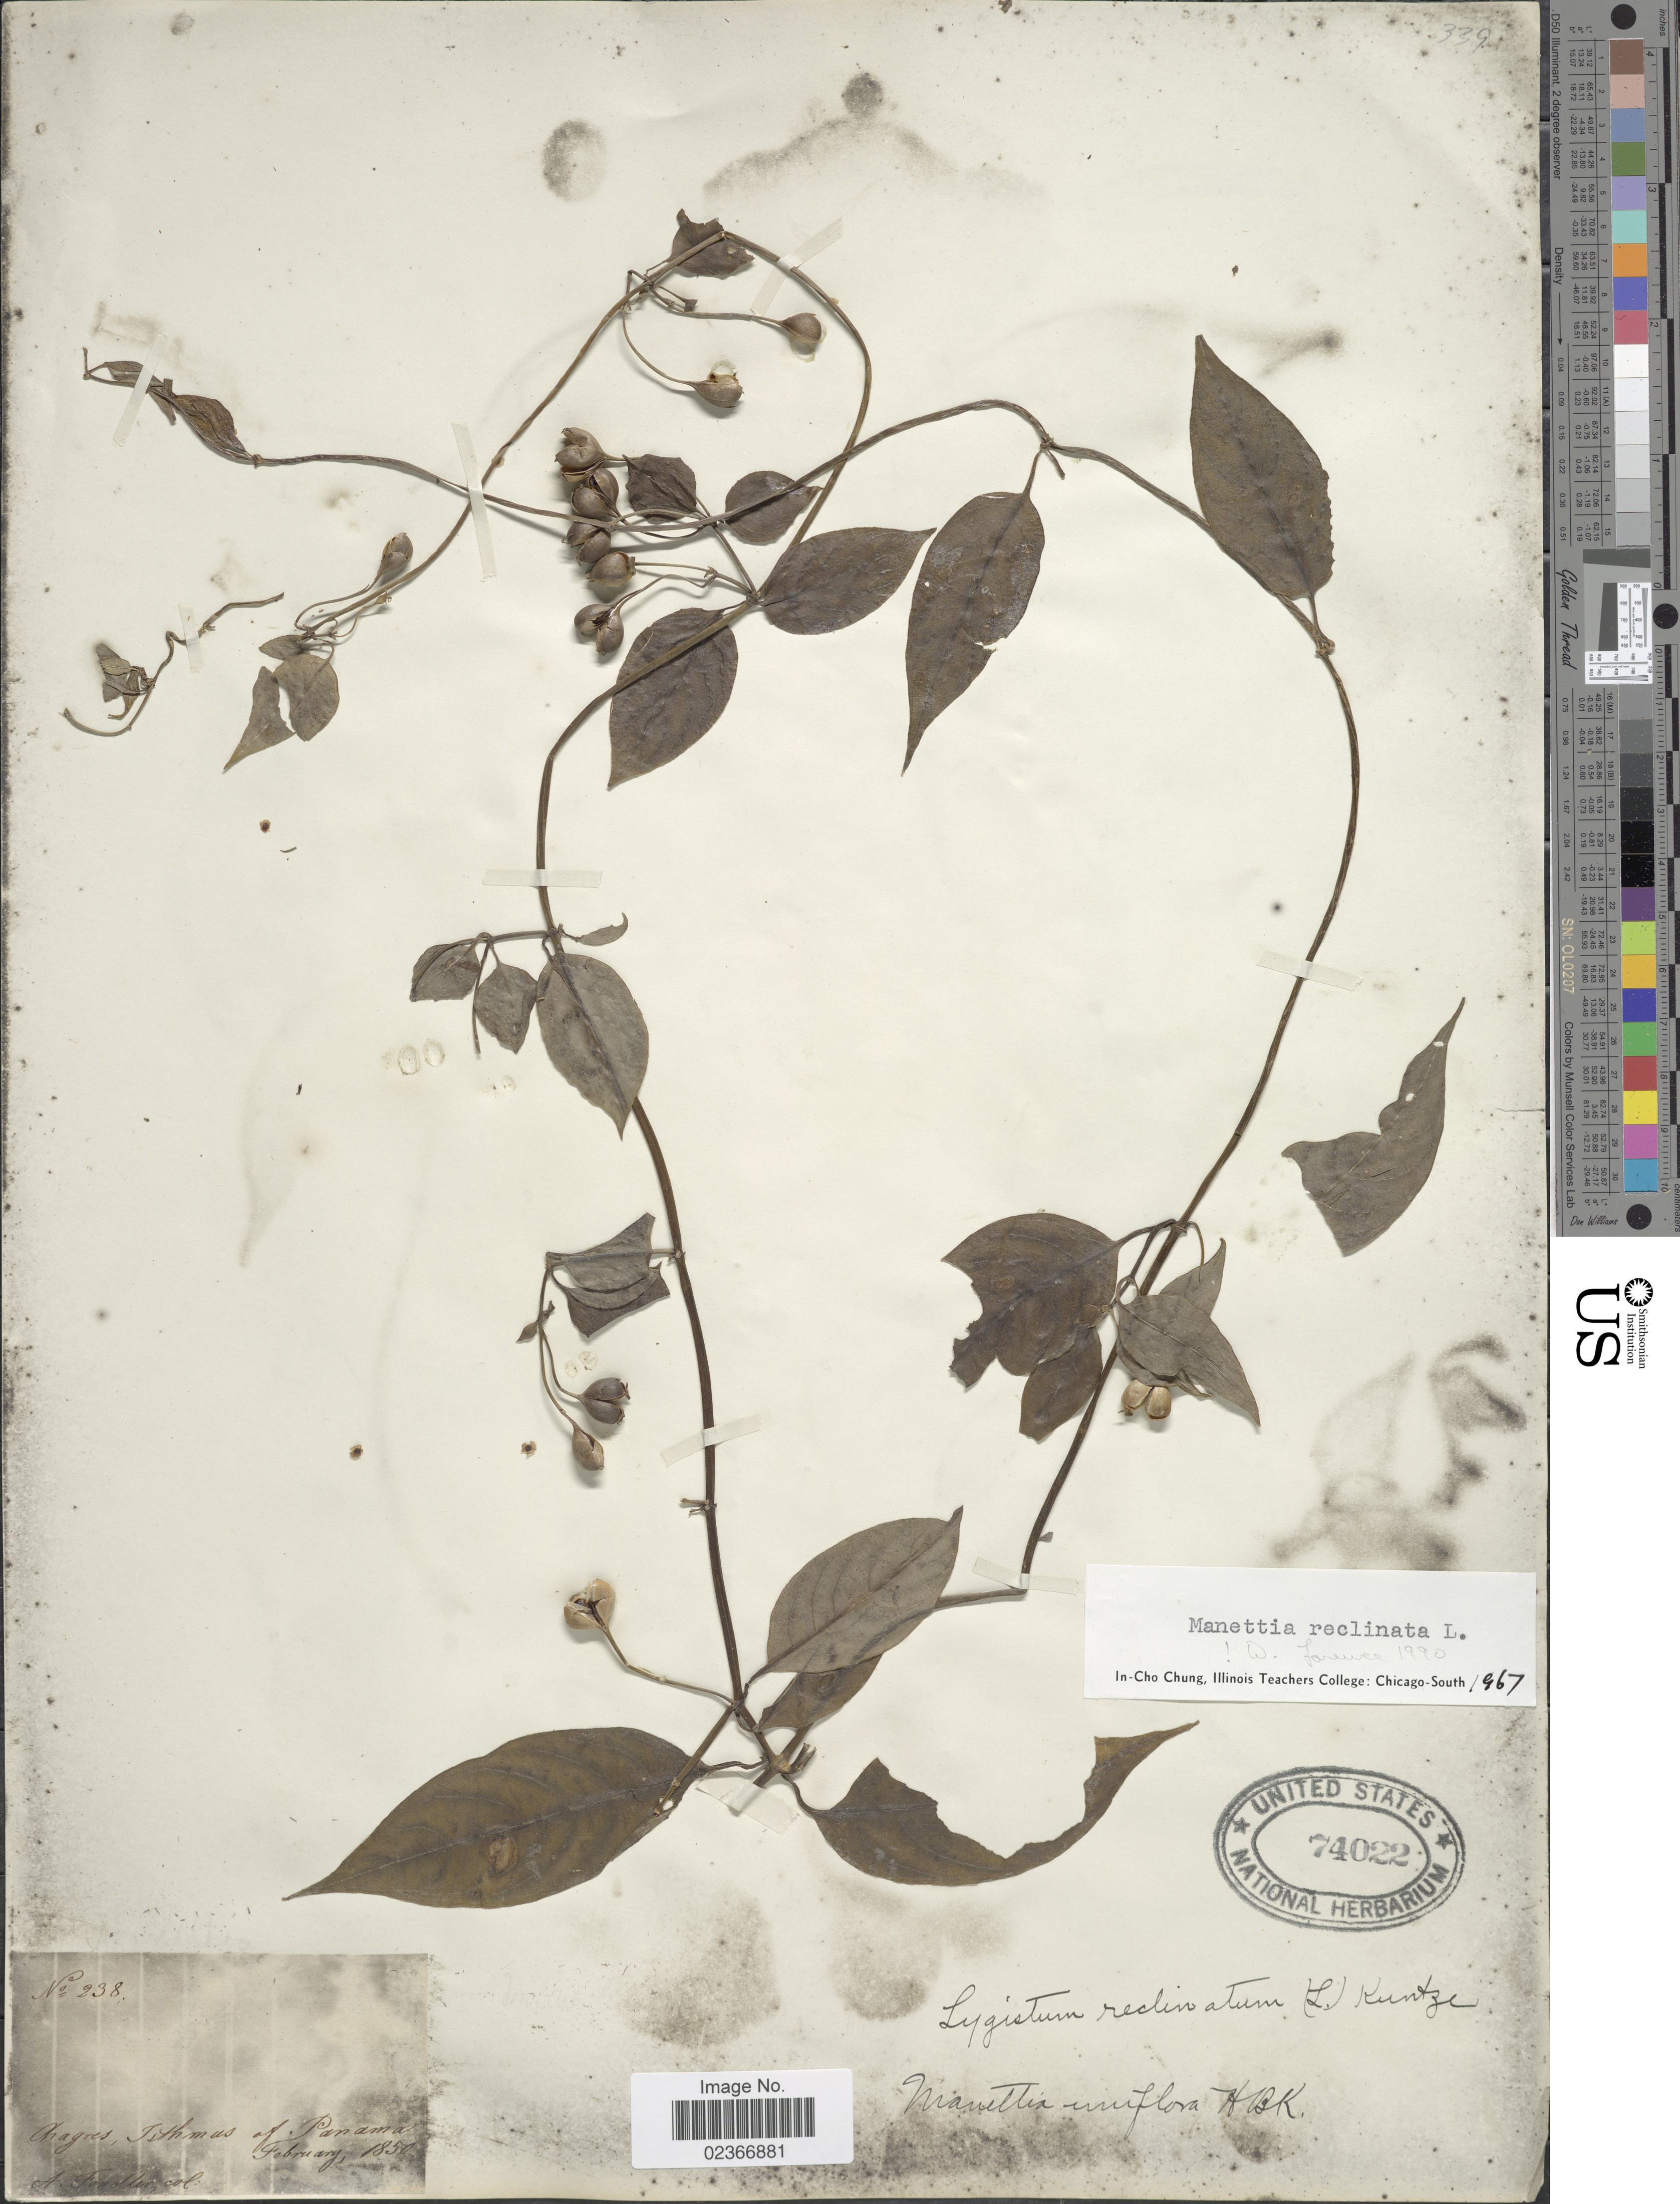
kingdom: Plantae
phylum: Tracheophyta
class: Magnoliopsida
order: Gentianales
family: Rubiaceae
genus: Manettia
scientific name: Manettia reclinata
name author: L.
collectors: A. Fondler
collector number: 238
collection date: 1850-02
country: Panama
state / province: Panamá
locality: Chagres, Isthmus of Panama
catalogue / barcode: US 74022